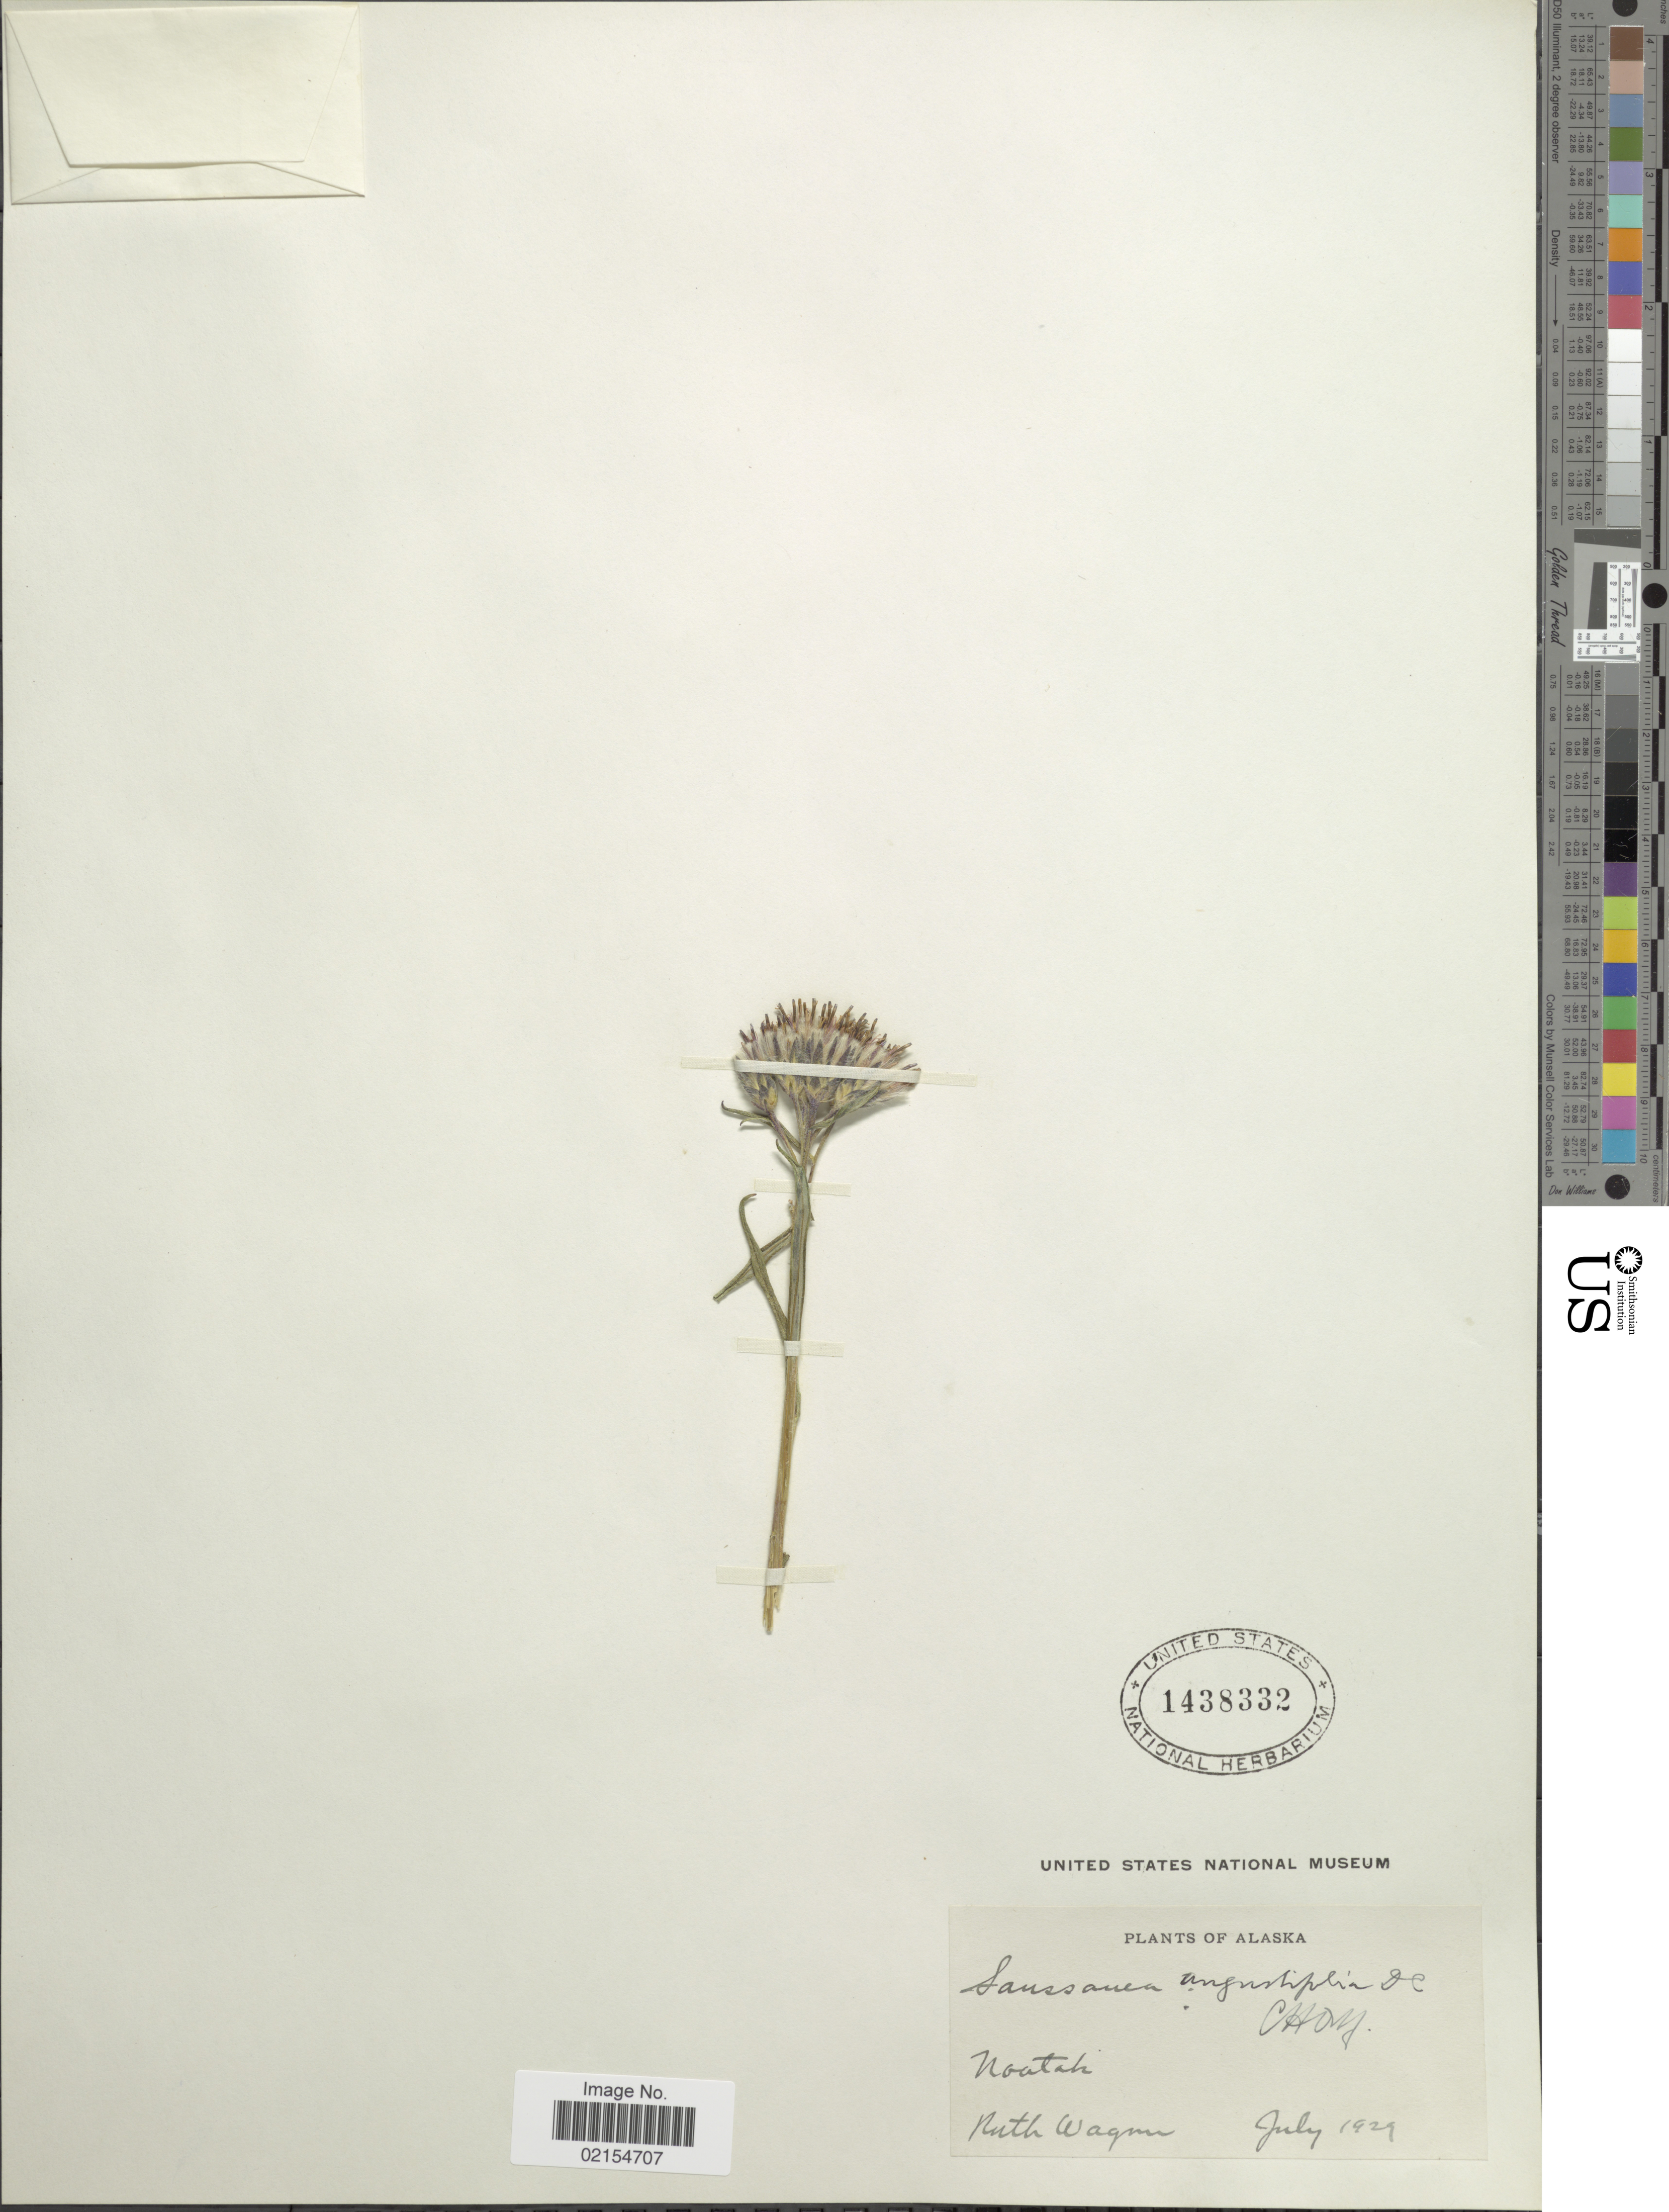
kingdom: Plantae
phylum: Tracheophyta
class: Magnoliopsida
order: Asterales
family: Asteraceae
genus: Saussurea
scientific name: Saussurea angustifolia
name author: (L.) DC.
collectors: R. Wagner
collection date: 1929-07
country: United States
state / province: Alaska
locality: Noatak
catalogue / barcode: US 1438332